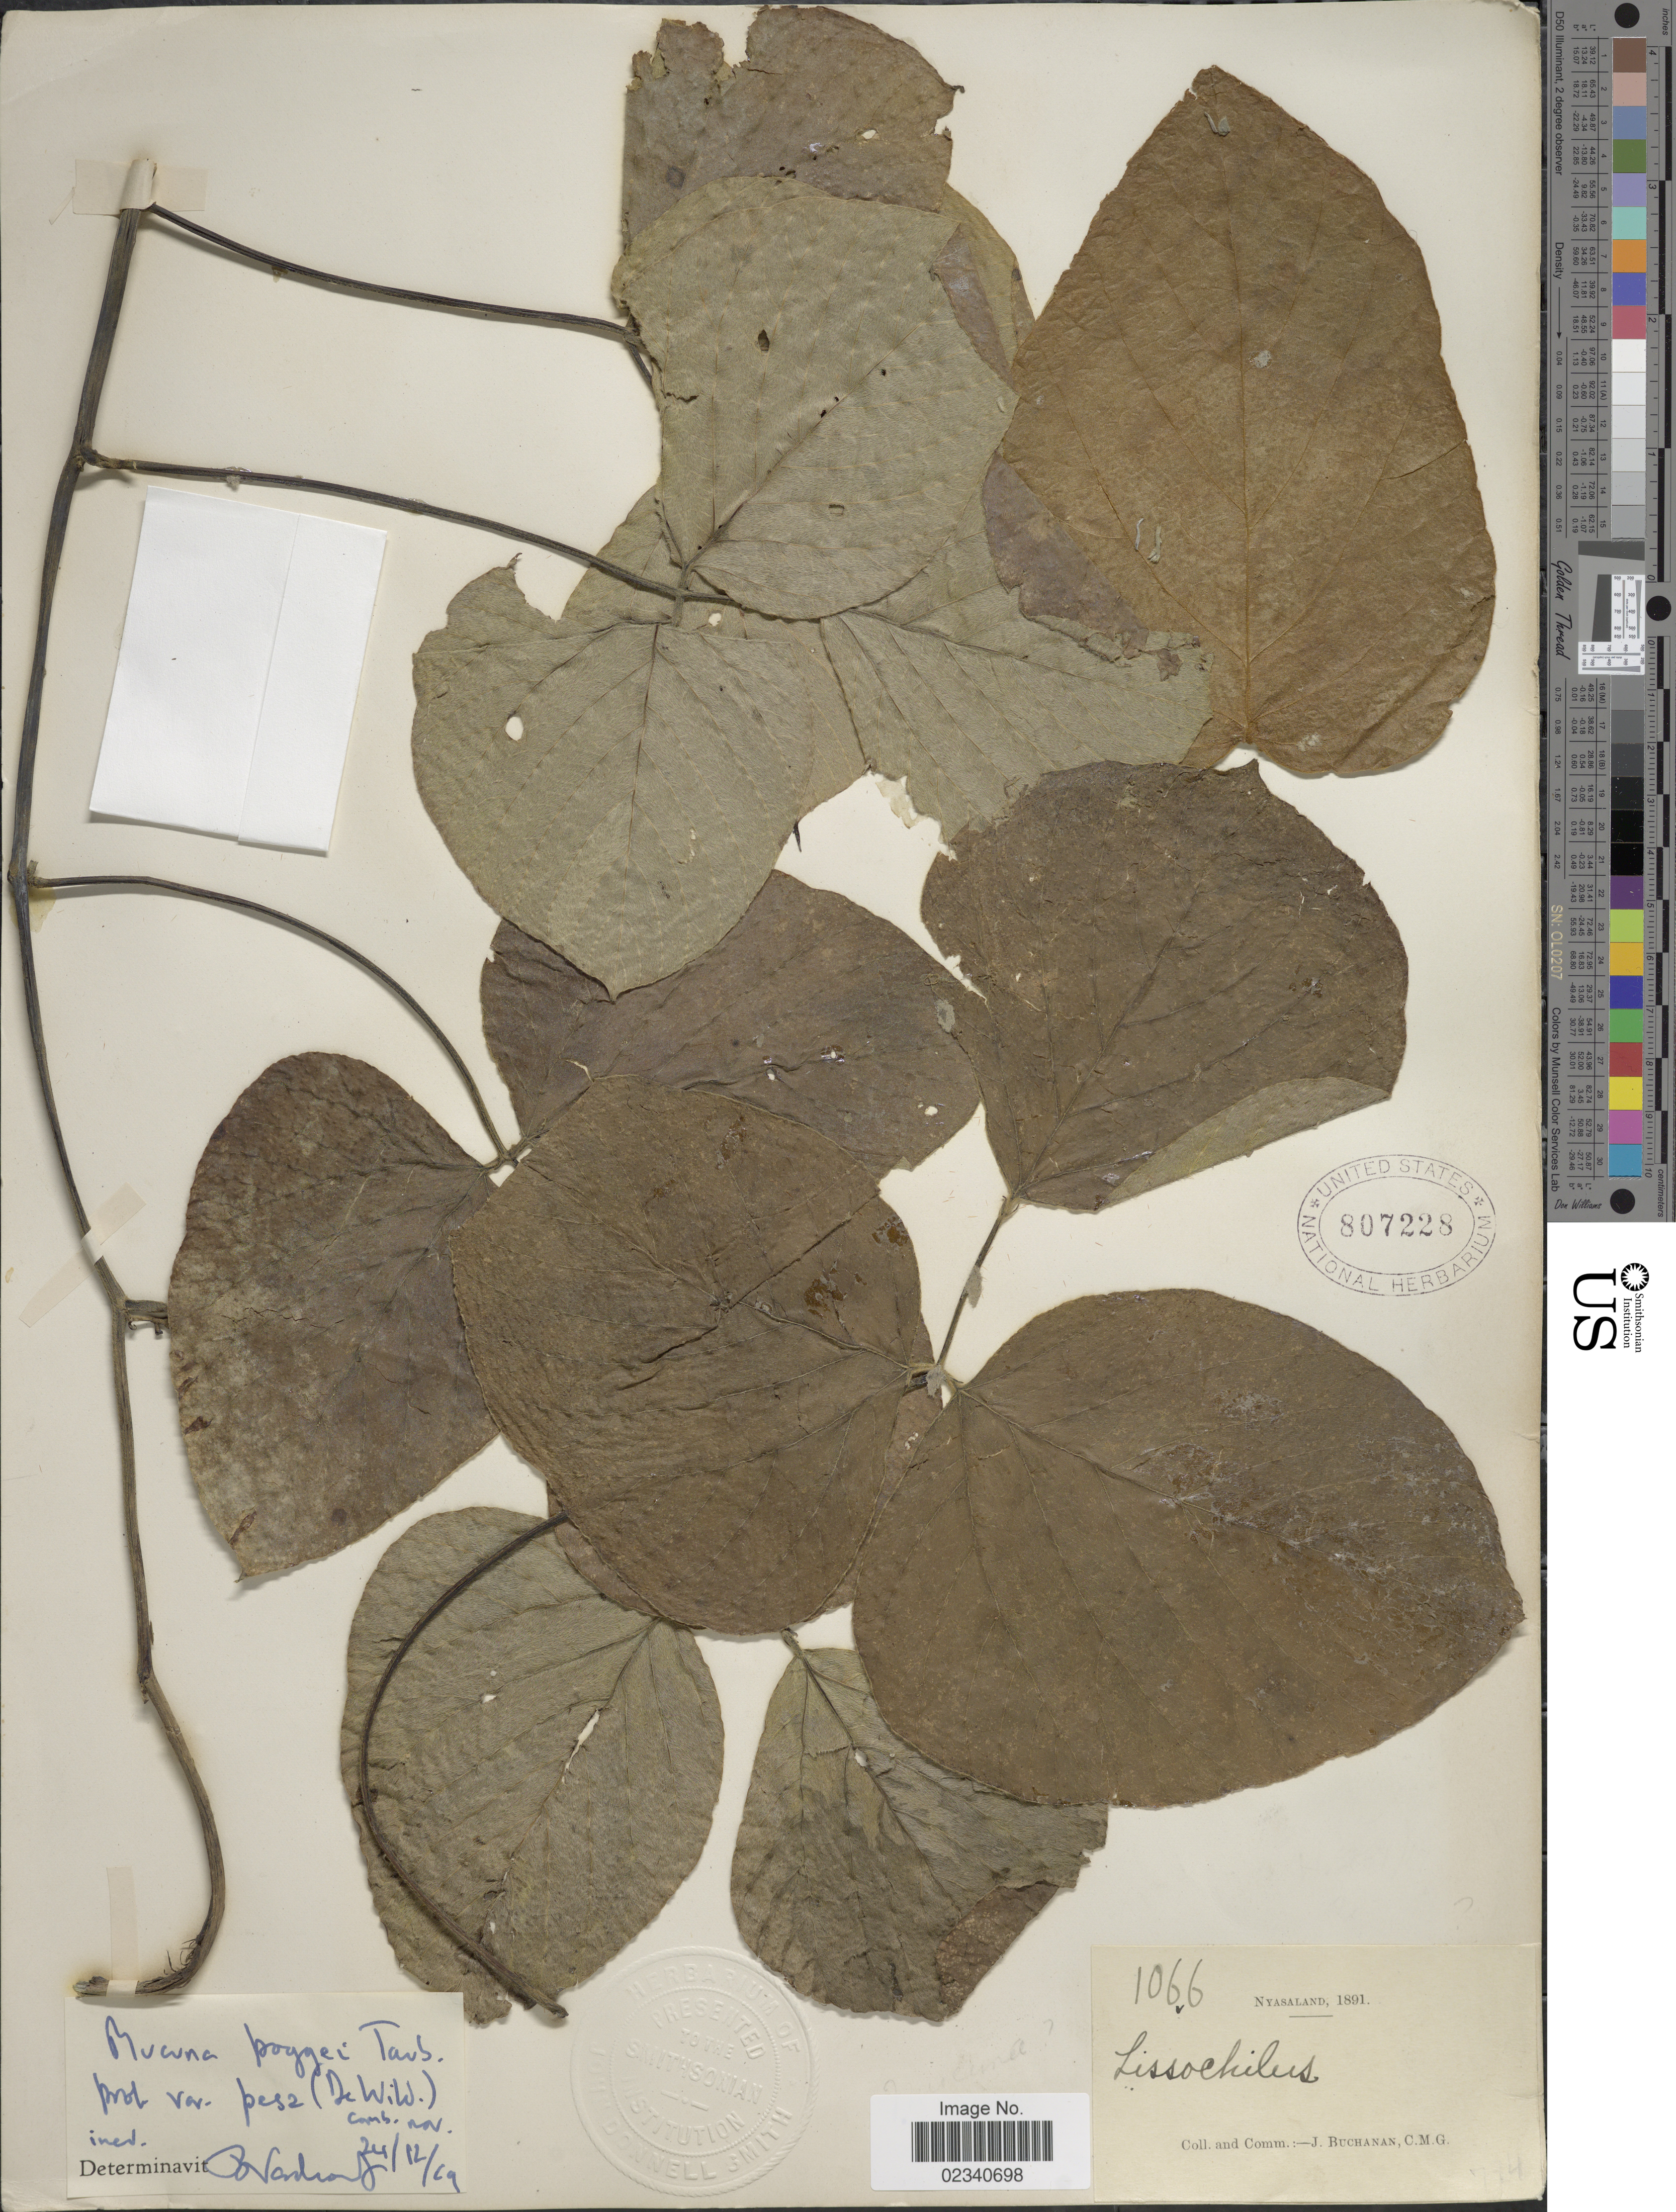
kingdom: Plantae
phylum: Tracheophyta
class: Magnoliopsida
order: Fabales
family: Fabaceae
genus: Mucuna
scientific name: Mucuna poggei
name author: Taub.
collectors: J. Buchanan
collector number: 1066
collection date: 1891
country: Malawi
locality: Nyasaland, Lissochilus8 [unsure placement]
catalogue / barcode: US 807228